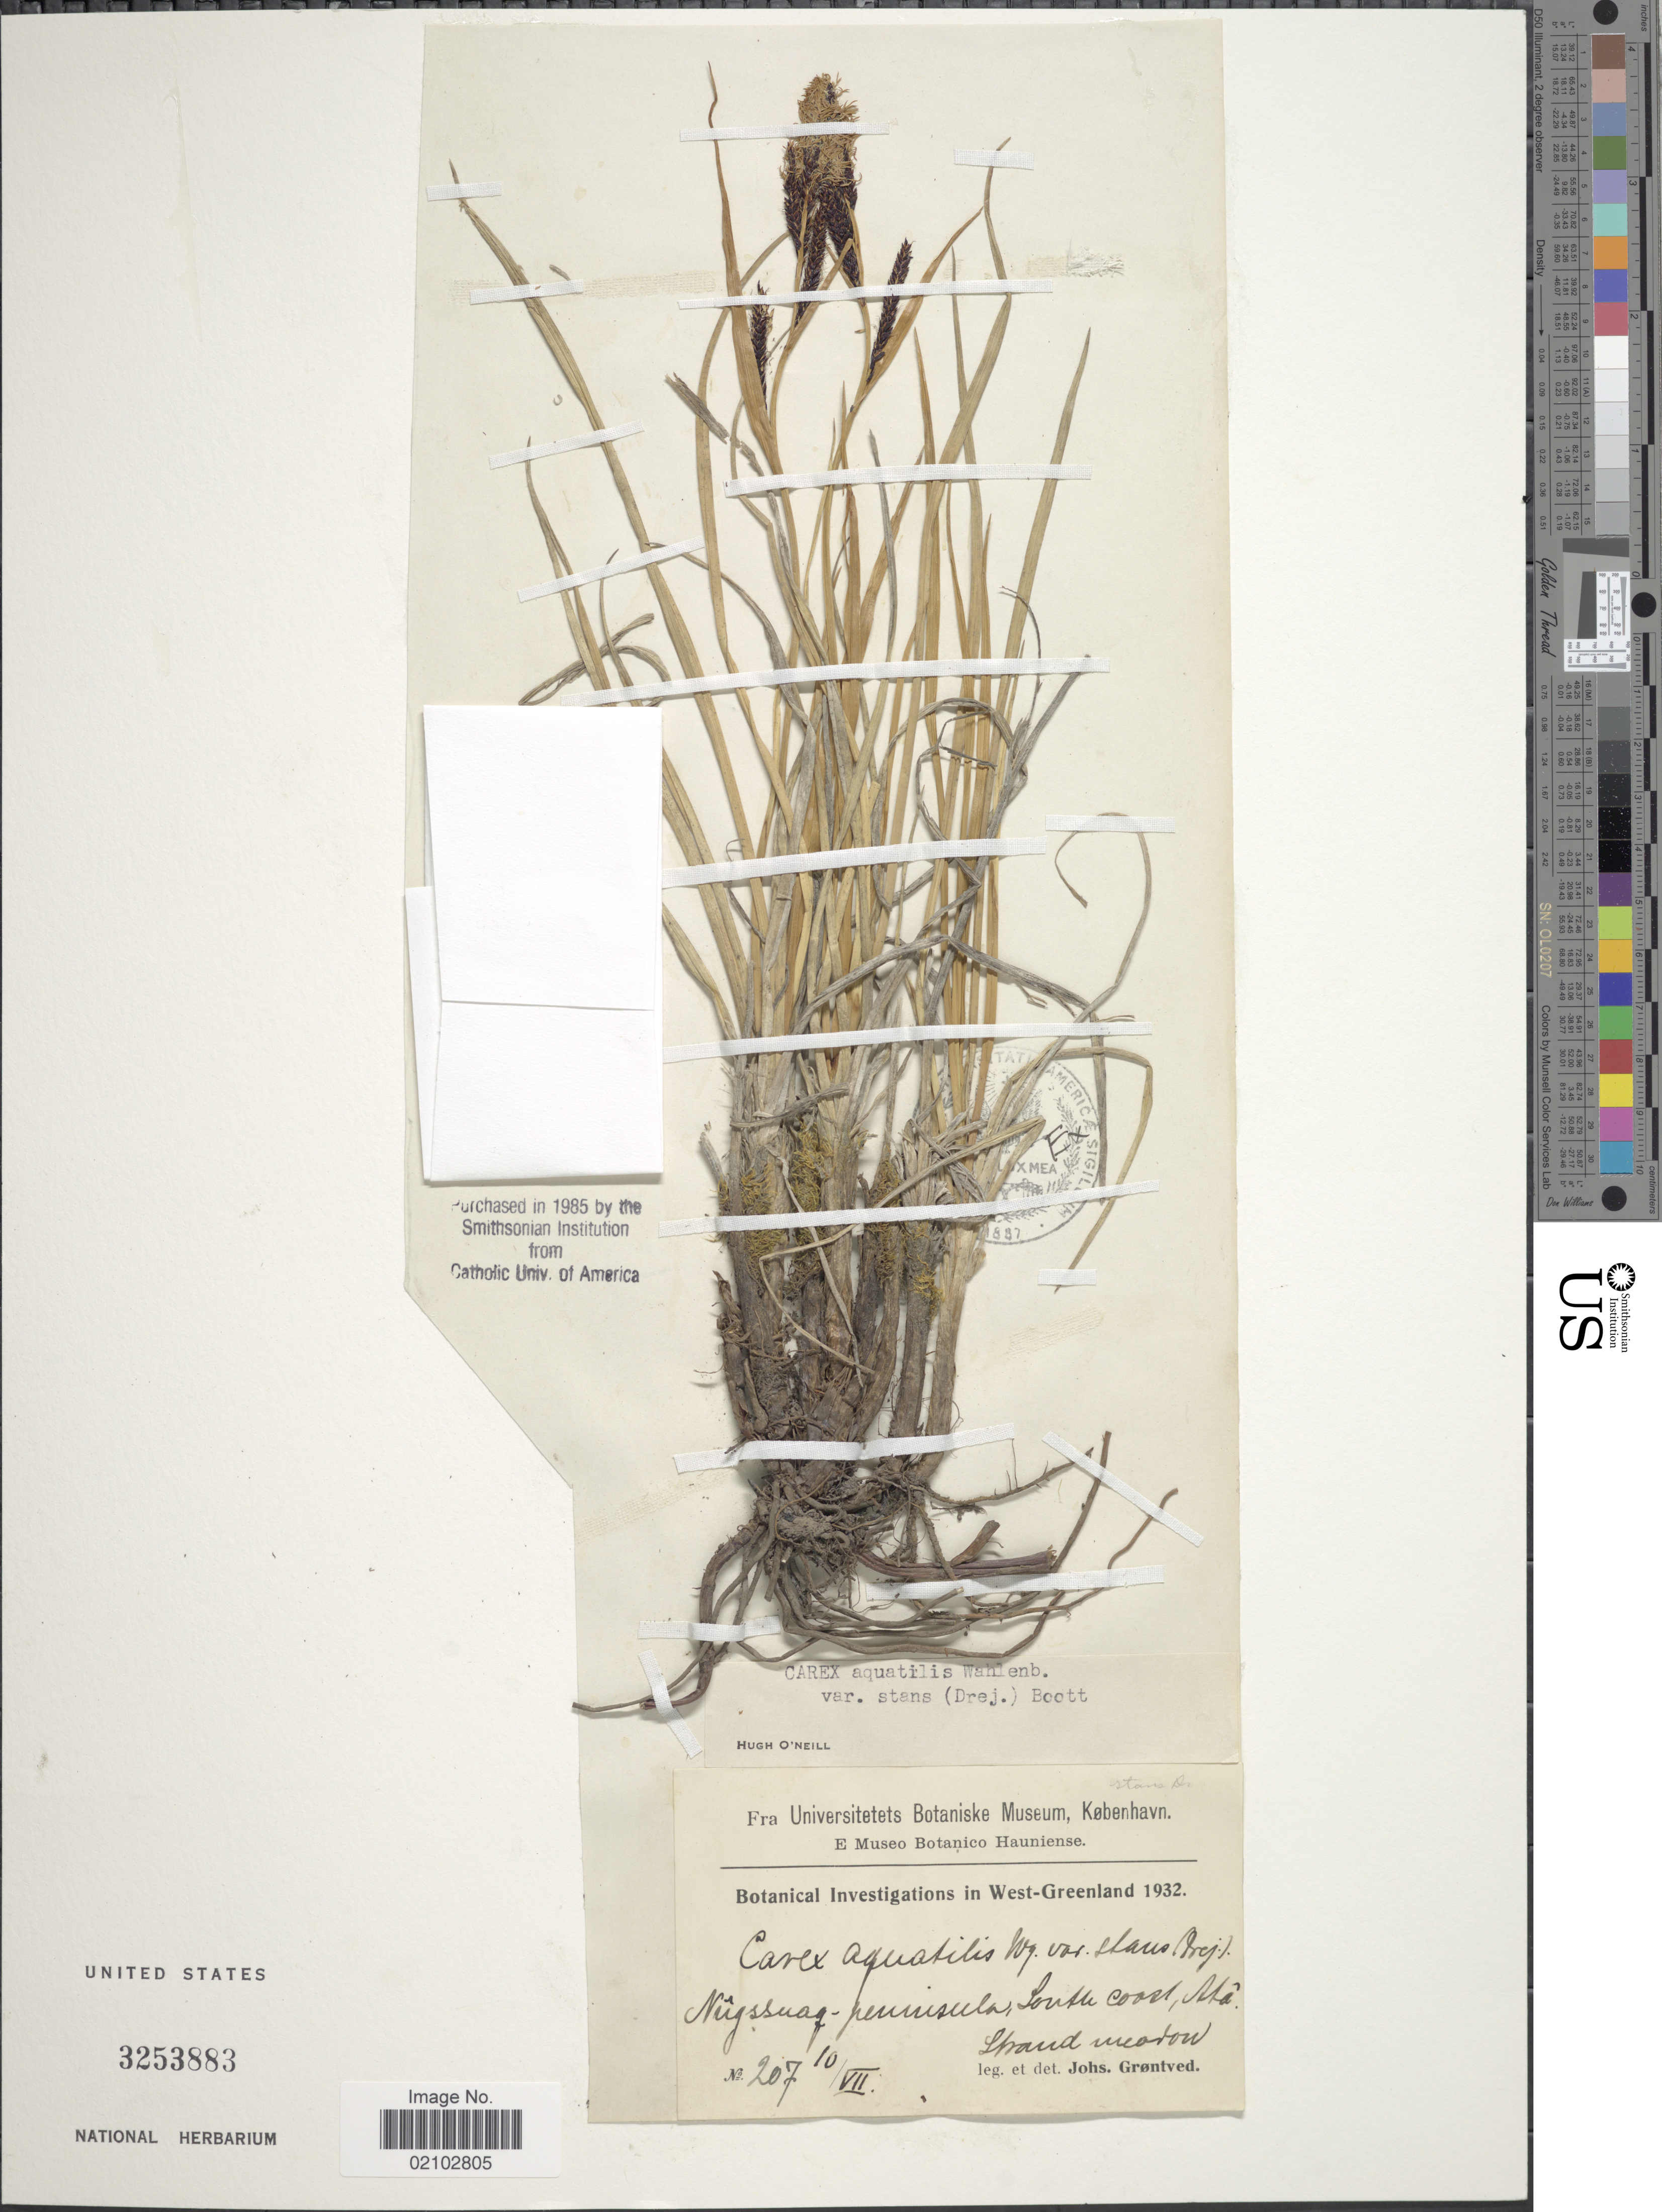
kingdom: Plantae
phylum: Tracheophyta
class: Liliopsida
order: Poales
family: Cyperaceae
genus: Carex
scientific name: Carex aquatilis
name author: Wahlenb.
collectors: J. Grøntved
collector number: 207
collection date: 1932-07-10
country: Greenland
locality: West-Greenland, Nugssaq-peninsula, South Coast, Ata, strand meadow.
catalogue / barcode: US 3253883